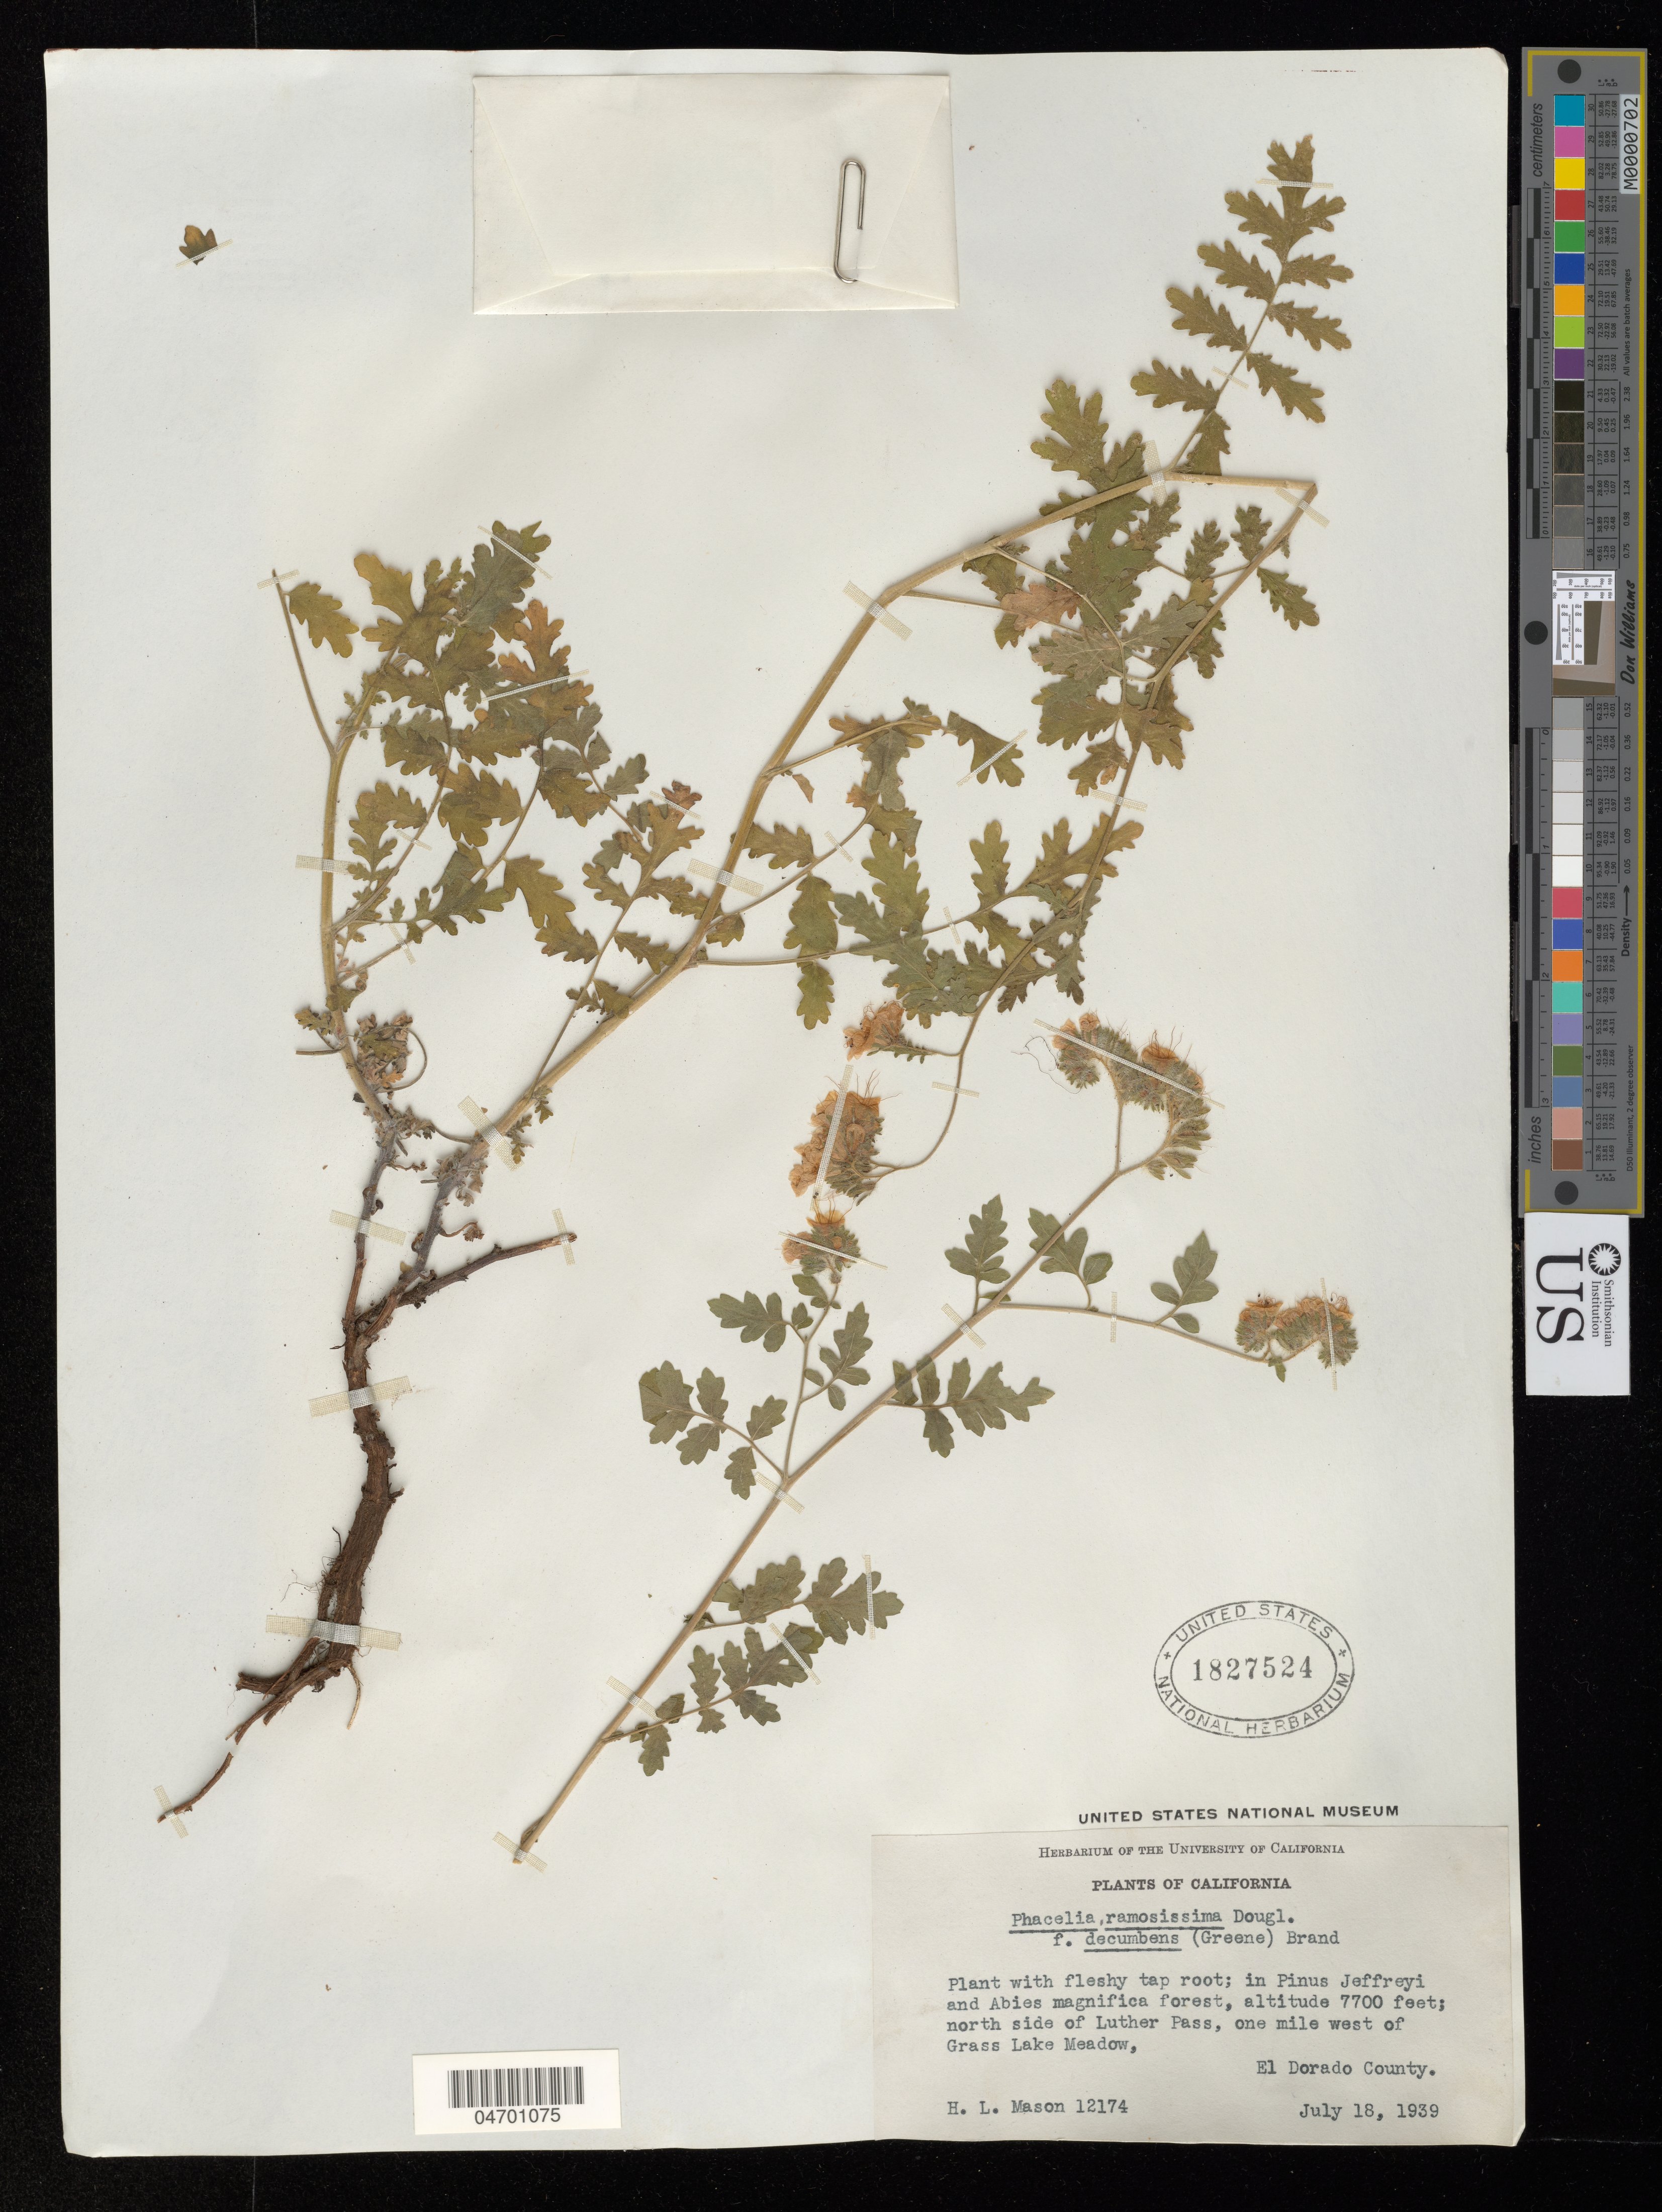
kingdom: Plantae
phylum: Tracheophyta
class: Magnoliopsida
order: Boraginales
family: Hydrophyllaceae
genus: Phacelia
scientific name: Phacelia ramosissima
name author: Douglas ex Lehm.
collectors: H. L. Mason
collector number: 12174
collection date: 1939-07-18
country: United States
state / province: California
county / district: El Dorado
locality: North side of Luther Pass, one mile west of Grass Lake Meadow, El Dorado County.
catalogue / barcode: US 1827524